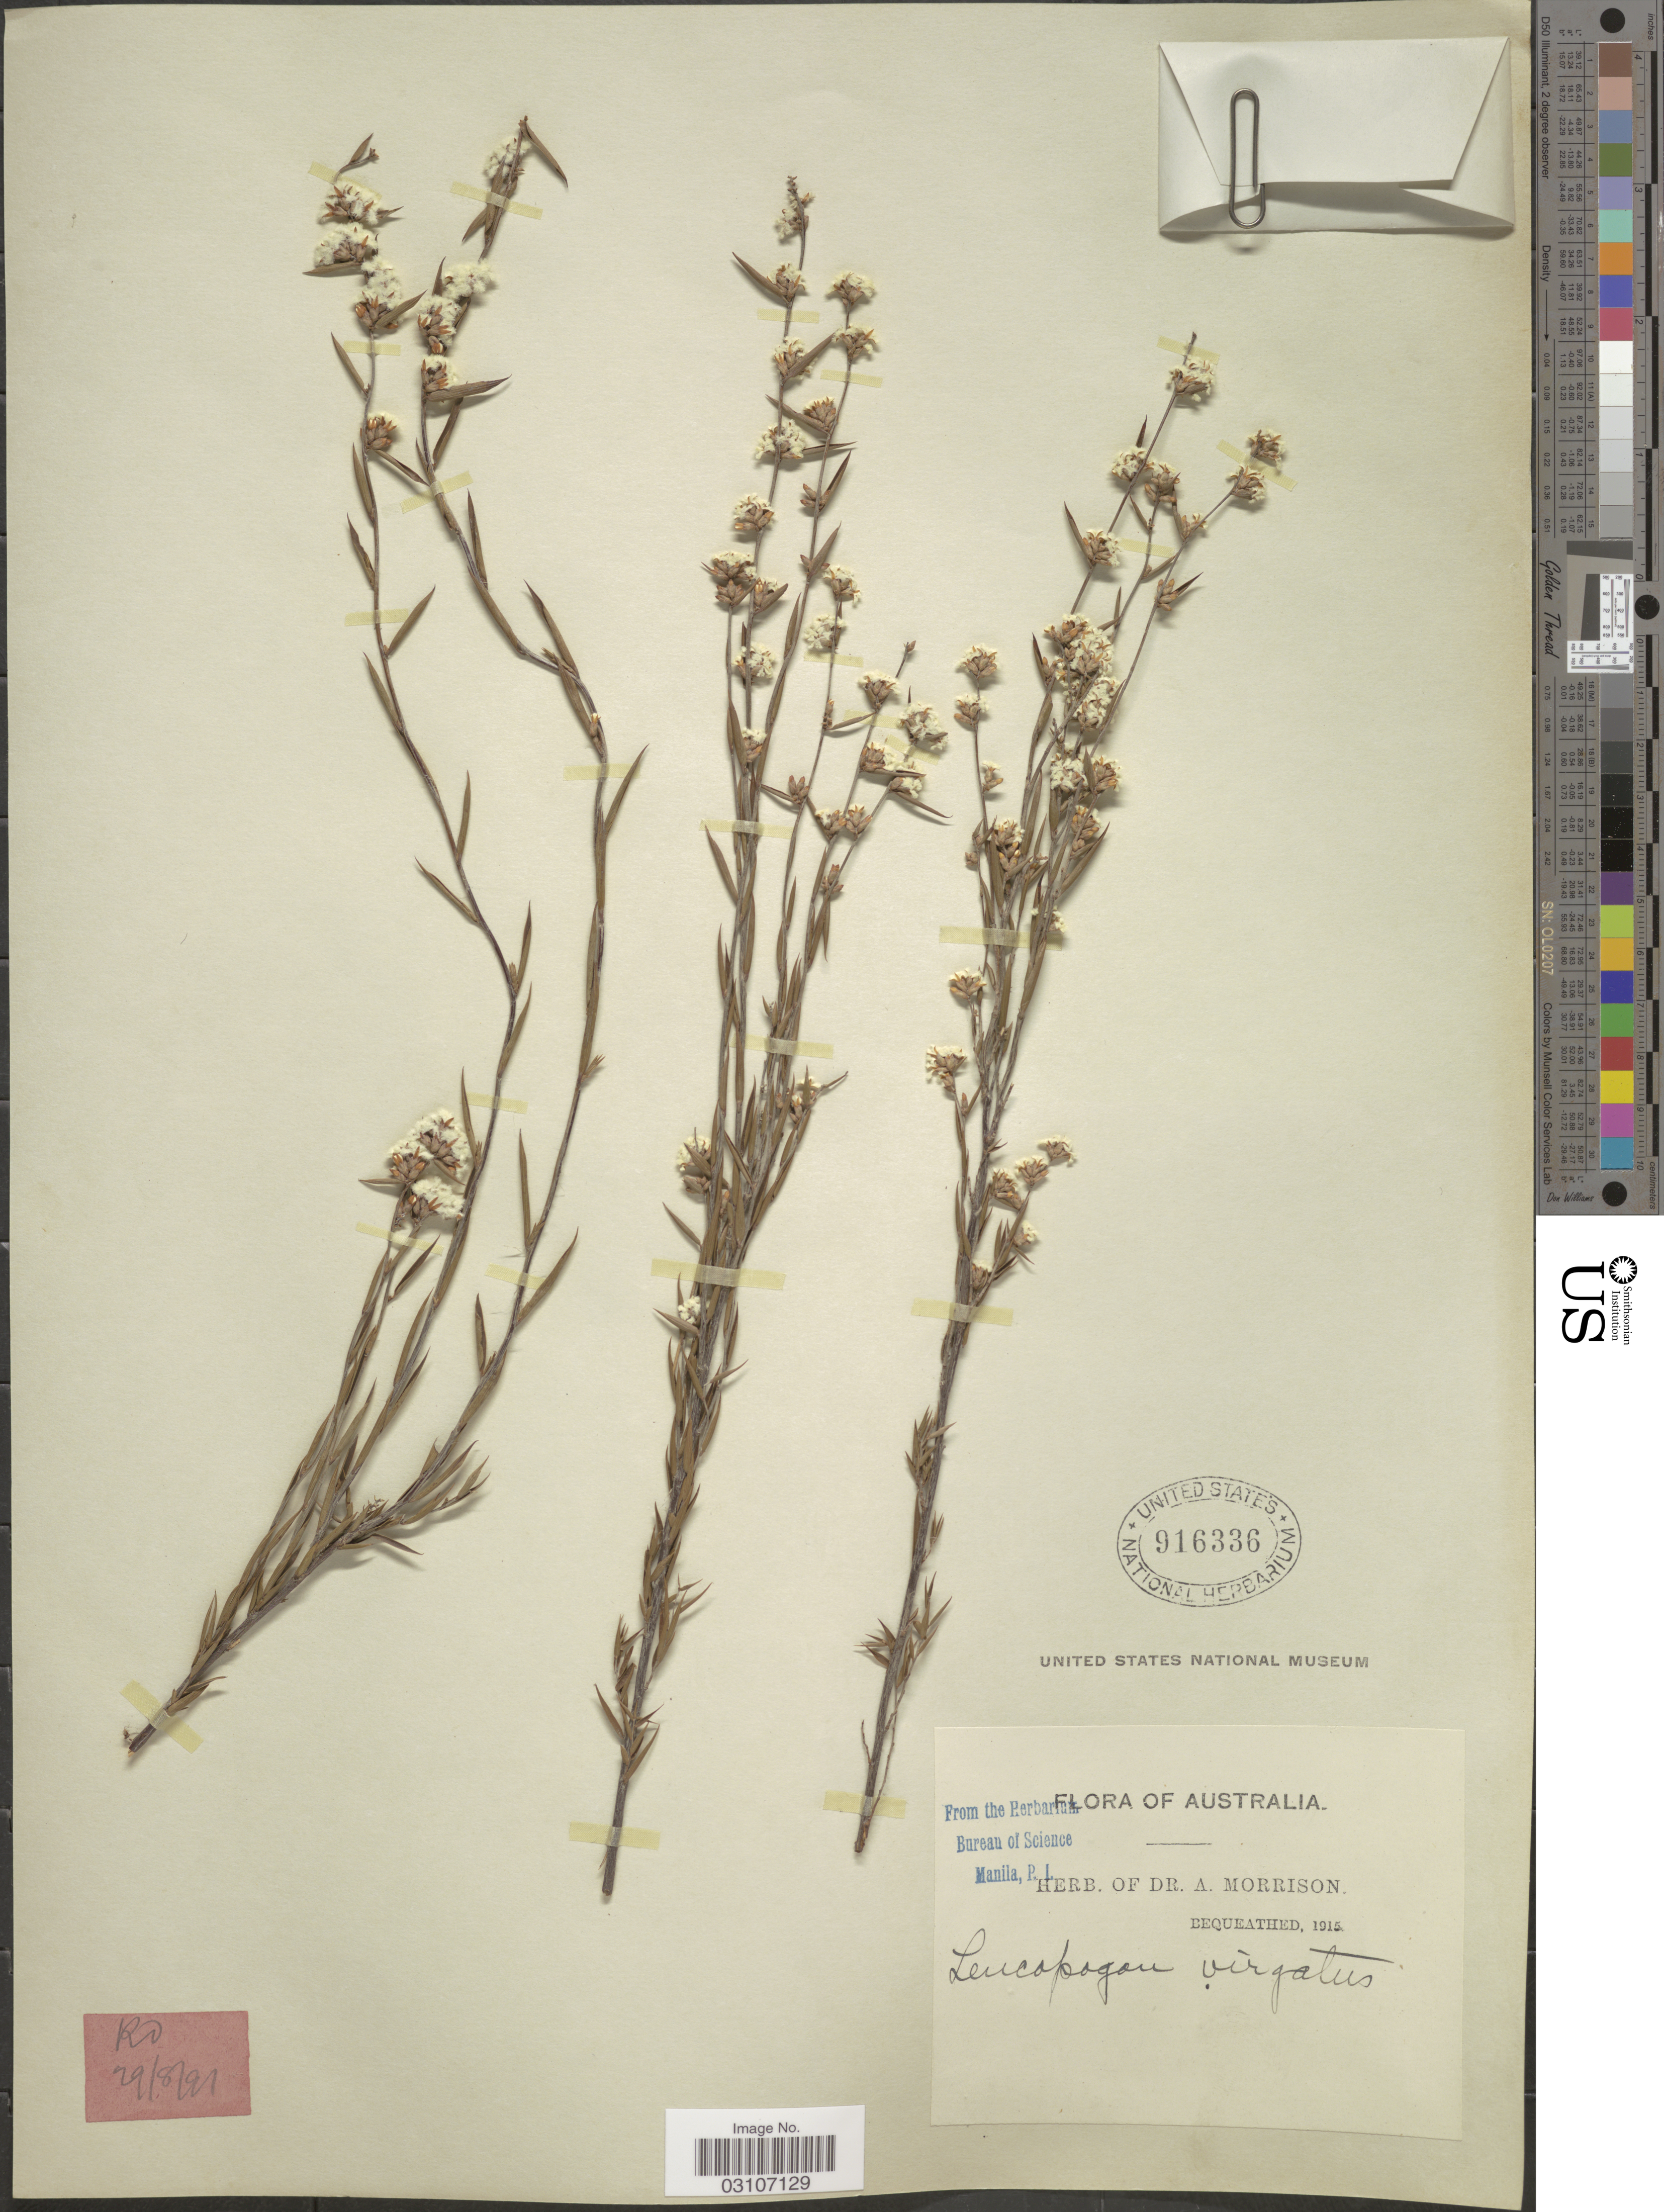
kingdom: Plantae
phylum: Tracheophyta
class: Magnoliopsida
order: Ericales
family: Ericaceae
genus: Leucopogon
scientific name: Leucopogon virgatus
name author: R. Br.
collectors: ex herb. Dr. A. Morrison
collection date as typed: Transcribed d/m/y: 29/8/91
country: Australia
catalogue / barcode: US 916336